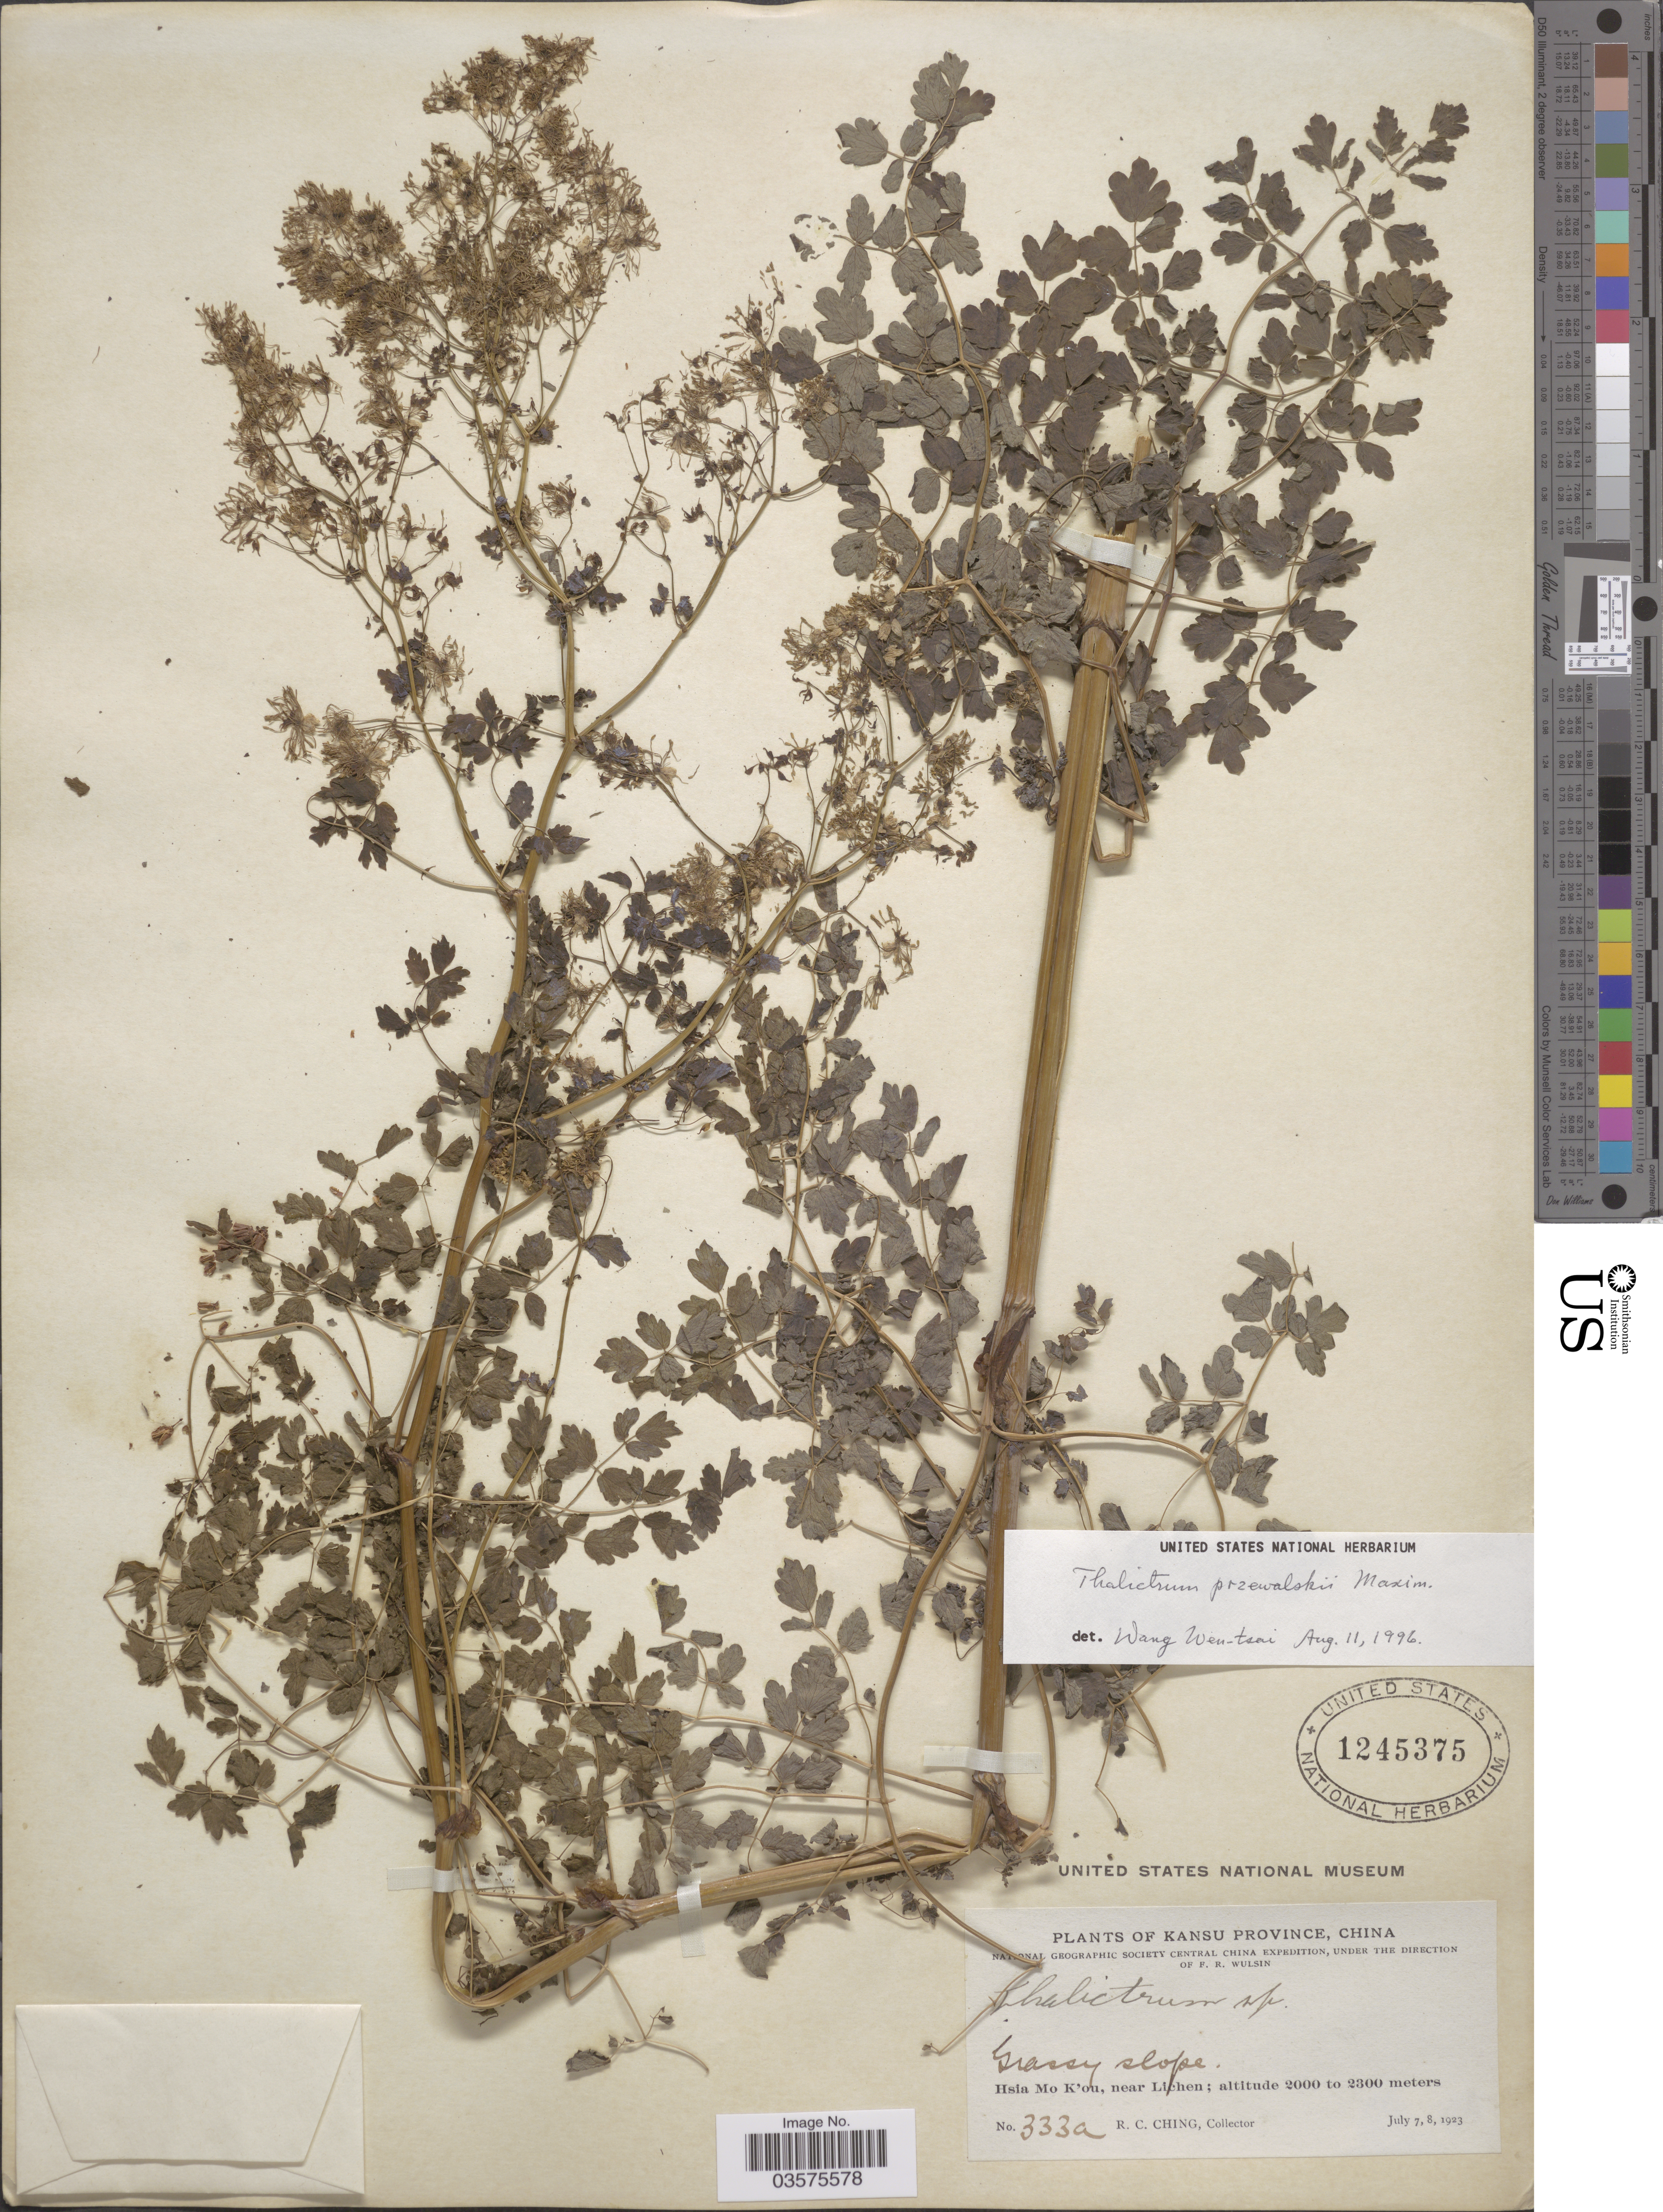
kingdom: Plantae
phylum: Tracheophyta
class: Magnoliopsida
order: Ranunculales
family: Ranunculaceae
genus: Thalictrum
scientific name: Thalictrum przewalskii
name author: Maxim.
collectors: R. C. Ching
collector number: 333a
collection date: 1923-07-07/1923-07-08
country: China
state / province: Gansu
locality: Kansu Province. Hsia mo K'ou, near Lichen.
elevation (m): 2000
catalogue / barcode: US 1245375